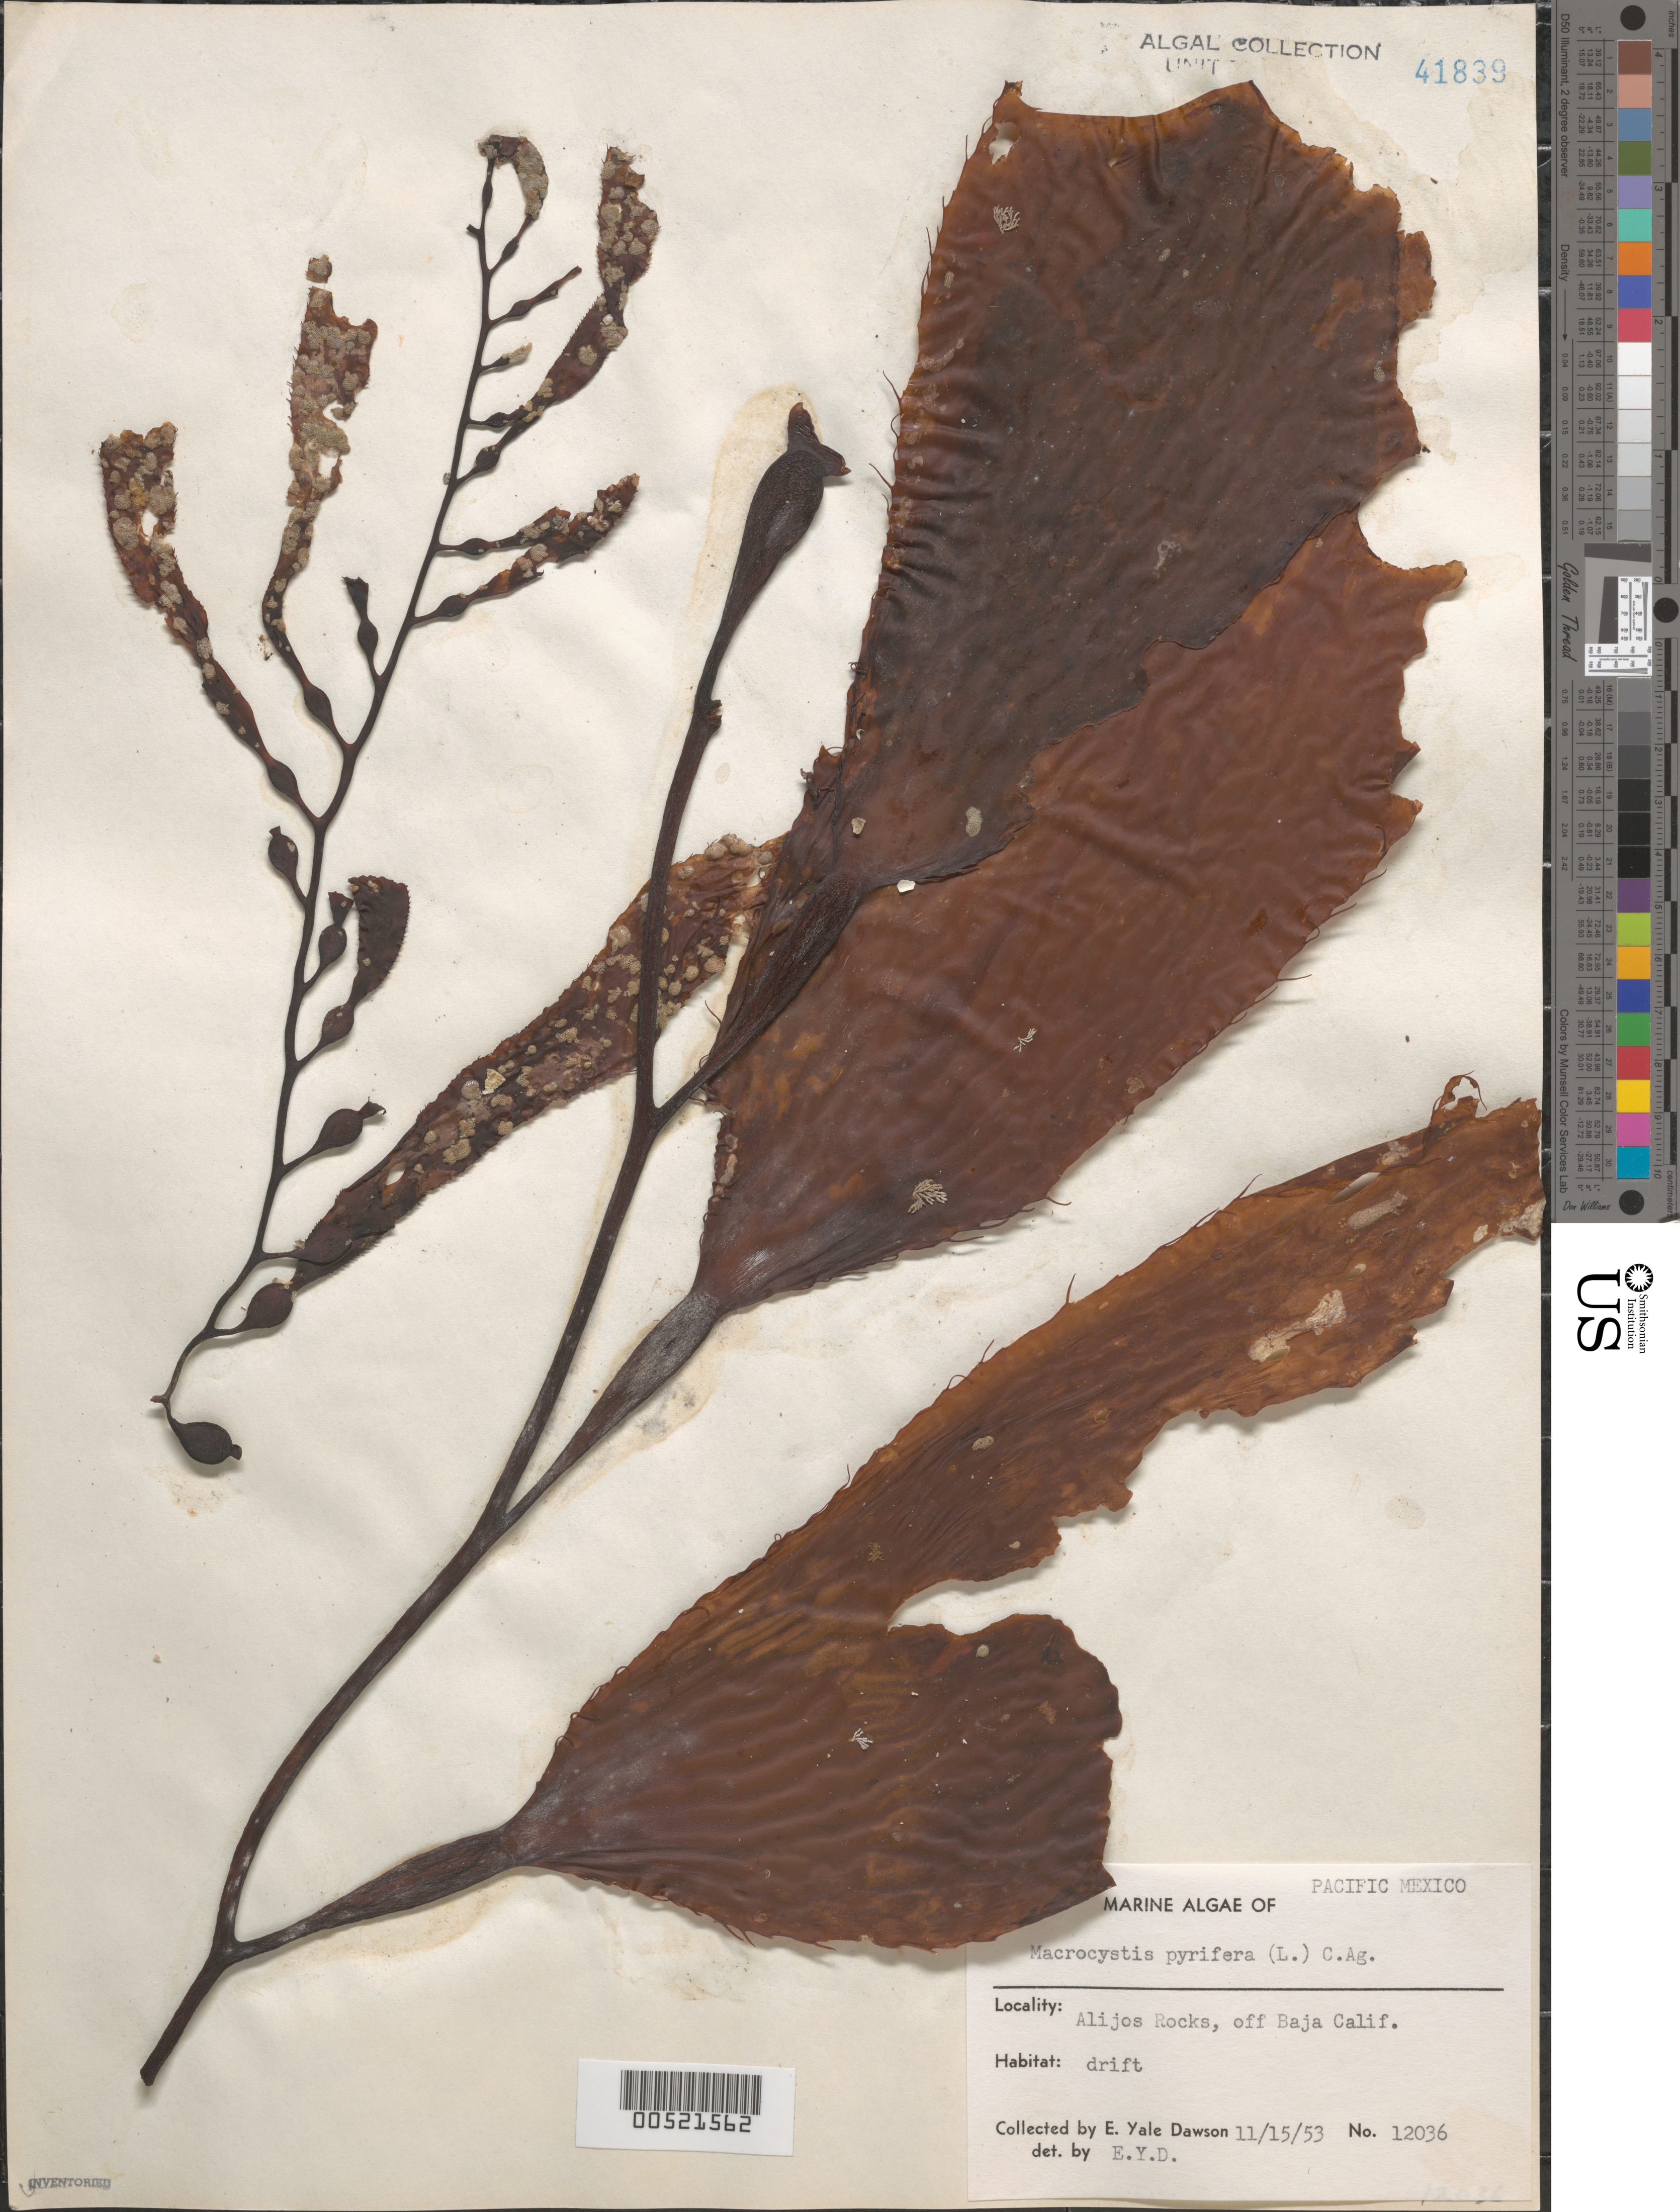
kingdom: Chromista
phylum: Ochrophyta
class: Phaeophyceae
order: Laminariales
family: Laminariaceae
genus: Macrocystis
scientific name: Macrocystis pyrifera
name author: (L.) C. Agardh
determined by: Dawson, E. Y.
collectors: E. Y. Dawson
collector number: EYD 12036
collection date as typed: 15 Nov 1953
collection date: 1953-11-15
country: Mexico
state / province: Baja California Sur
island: Rocas Alijos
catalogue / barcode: US 41839